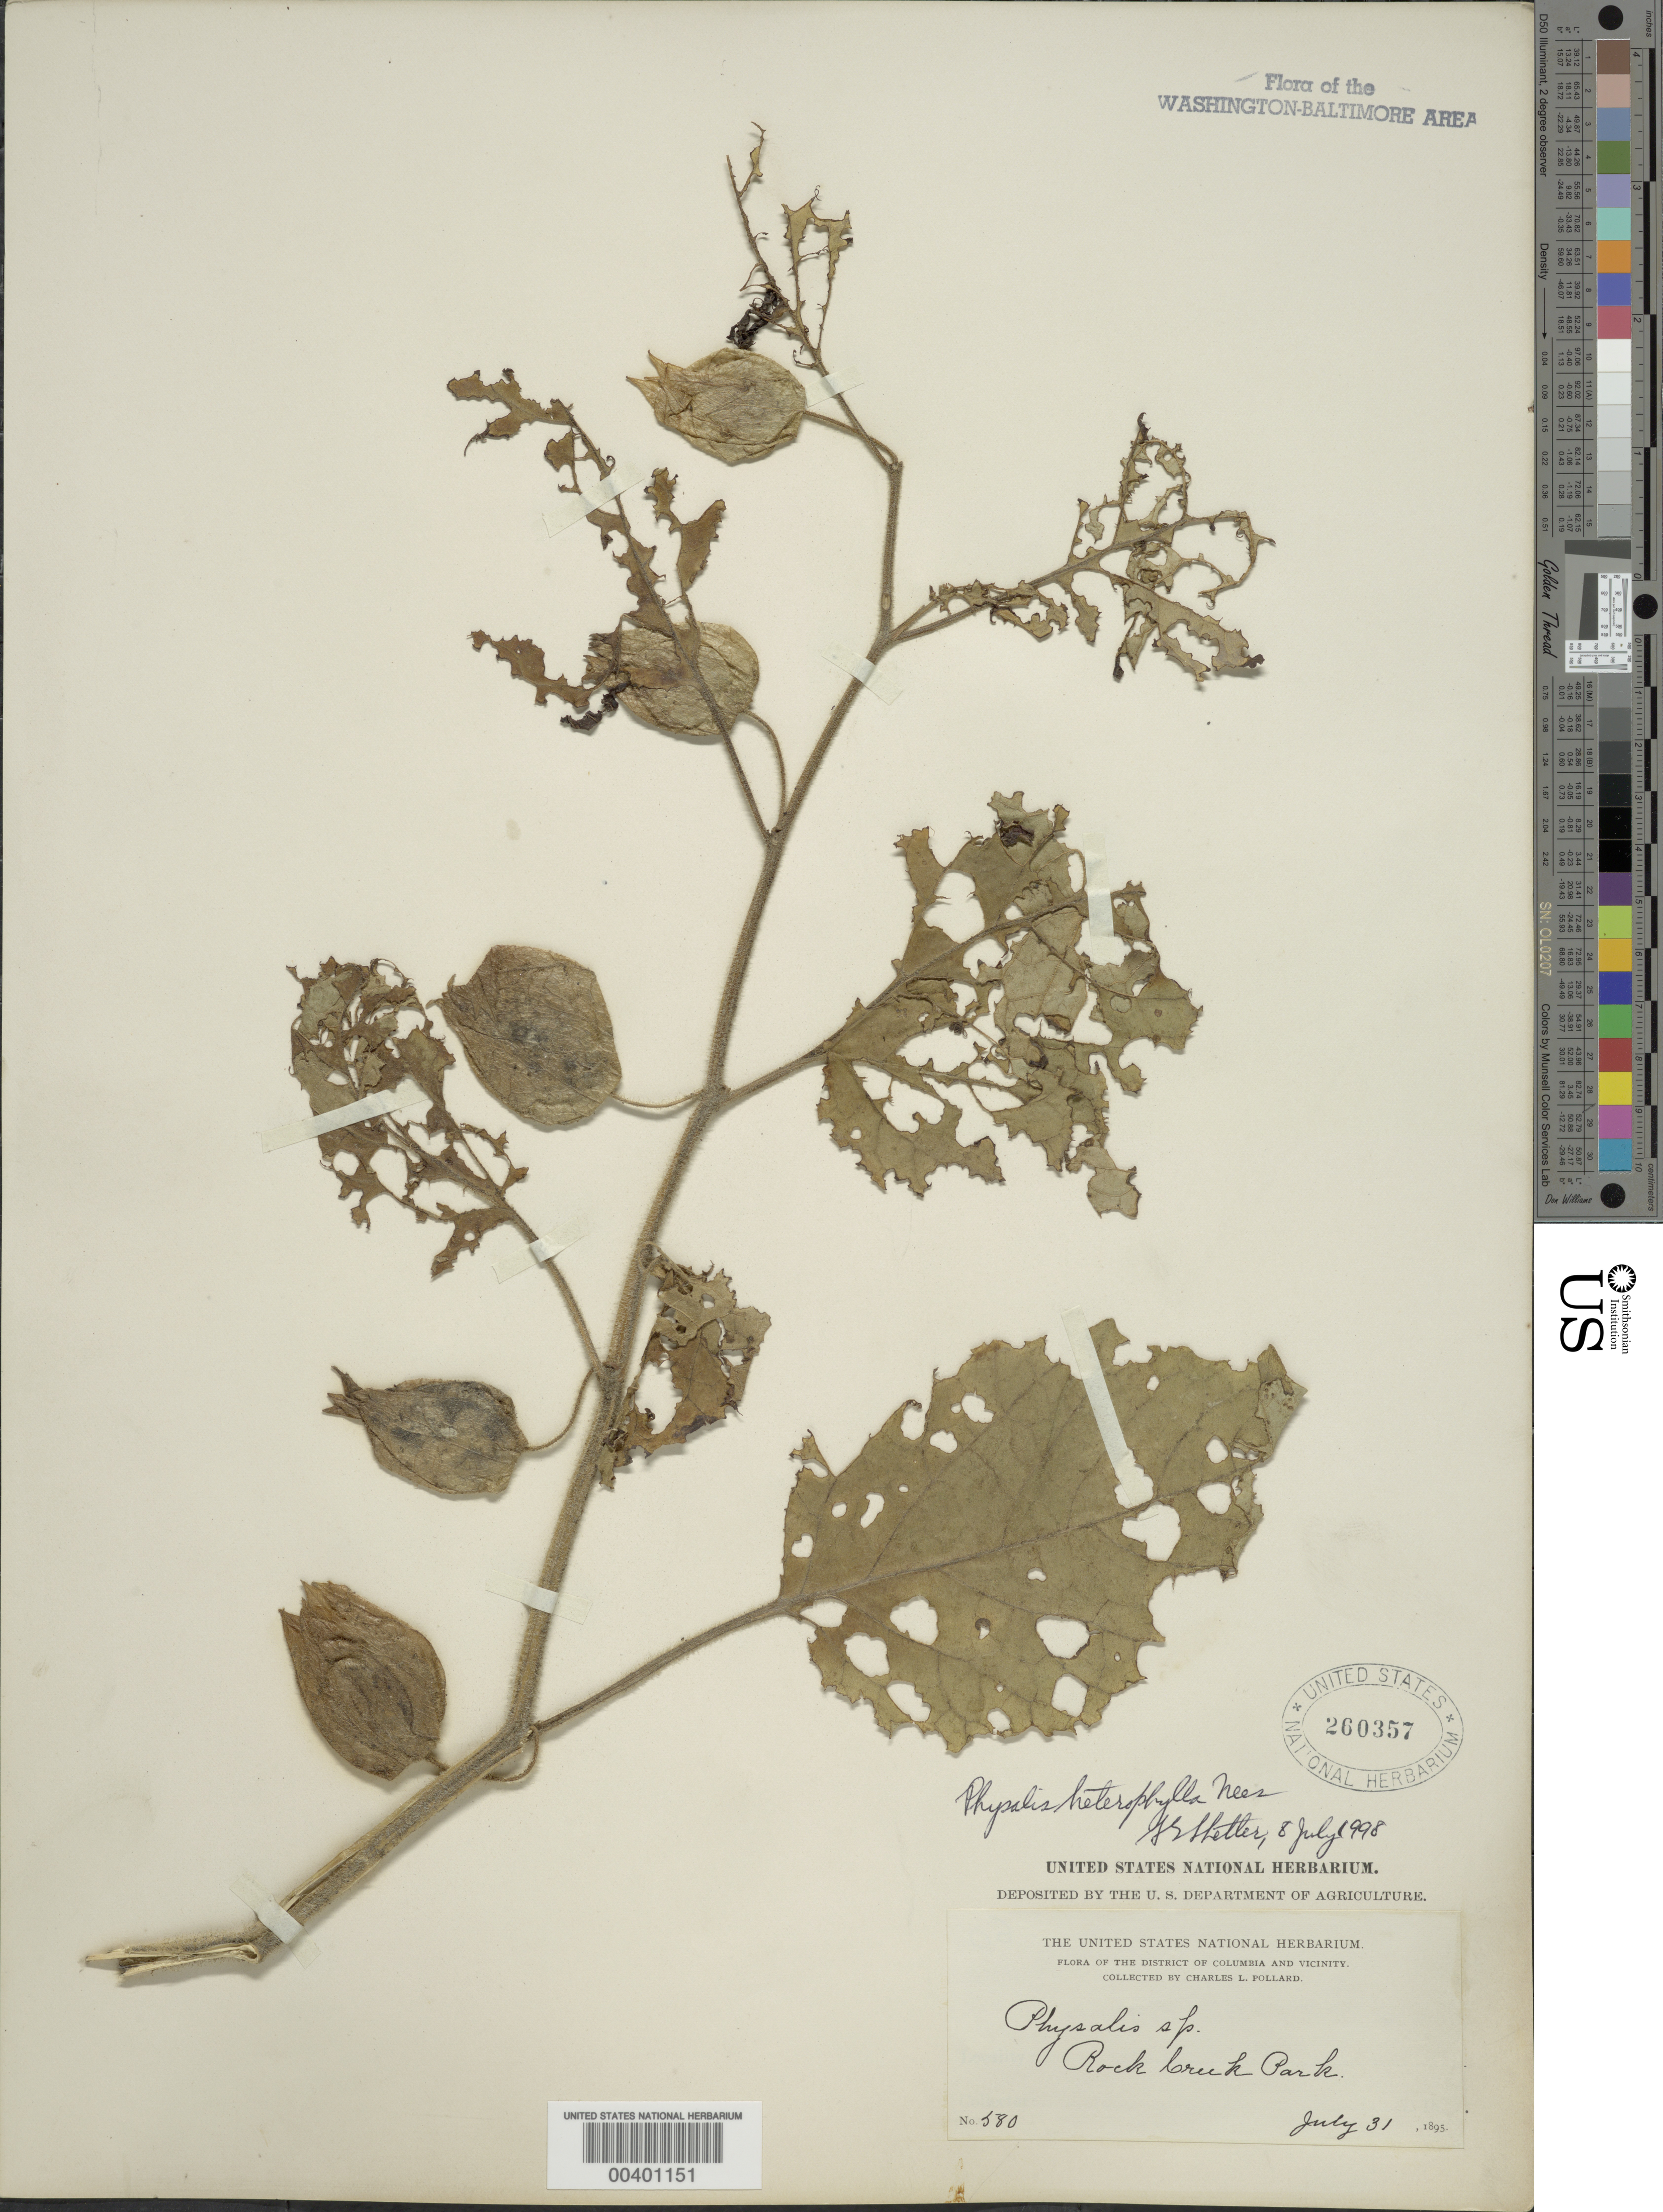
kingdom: Plantae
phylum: Tracheophyta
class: Magnoliopsida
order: Solanales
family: Solanaceae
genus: Physalis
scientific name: Physalis heterophylla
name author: Nees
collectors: C. L. Pollard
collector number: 580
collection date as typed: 31 Jul 1895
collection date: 1895-07-31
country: United States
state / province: District of Columbia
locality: Rock Creek Park Rock Creek Park and vicinity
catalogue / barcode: US 260357